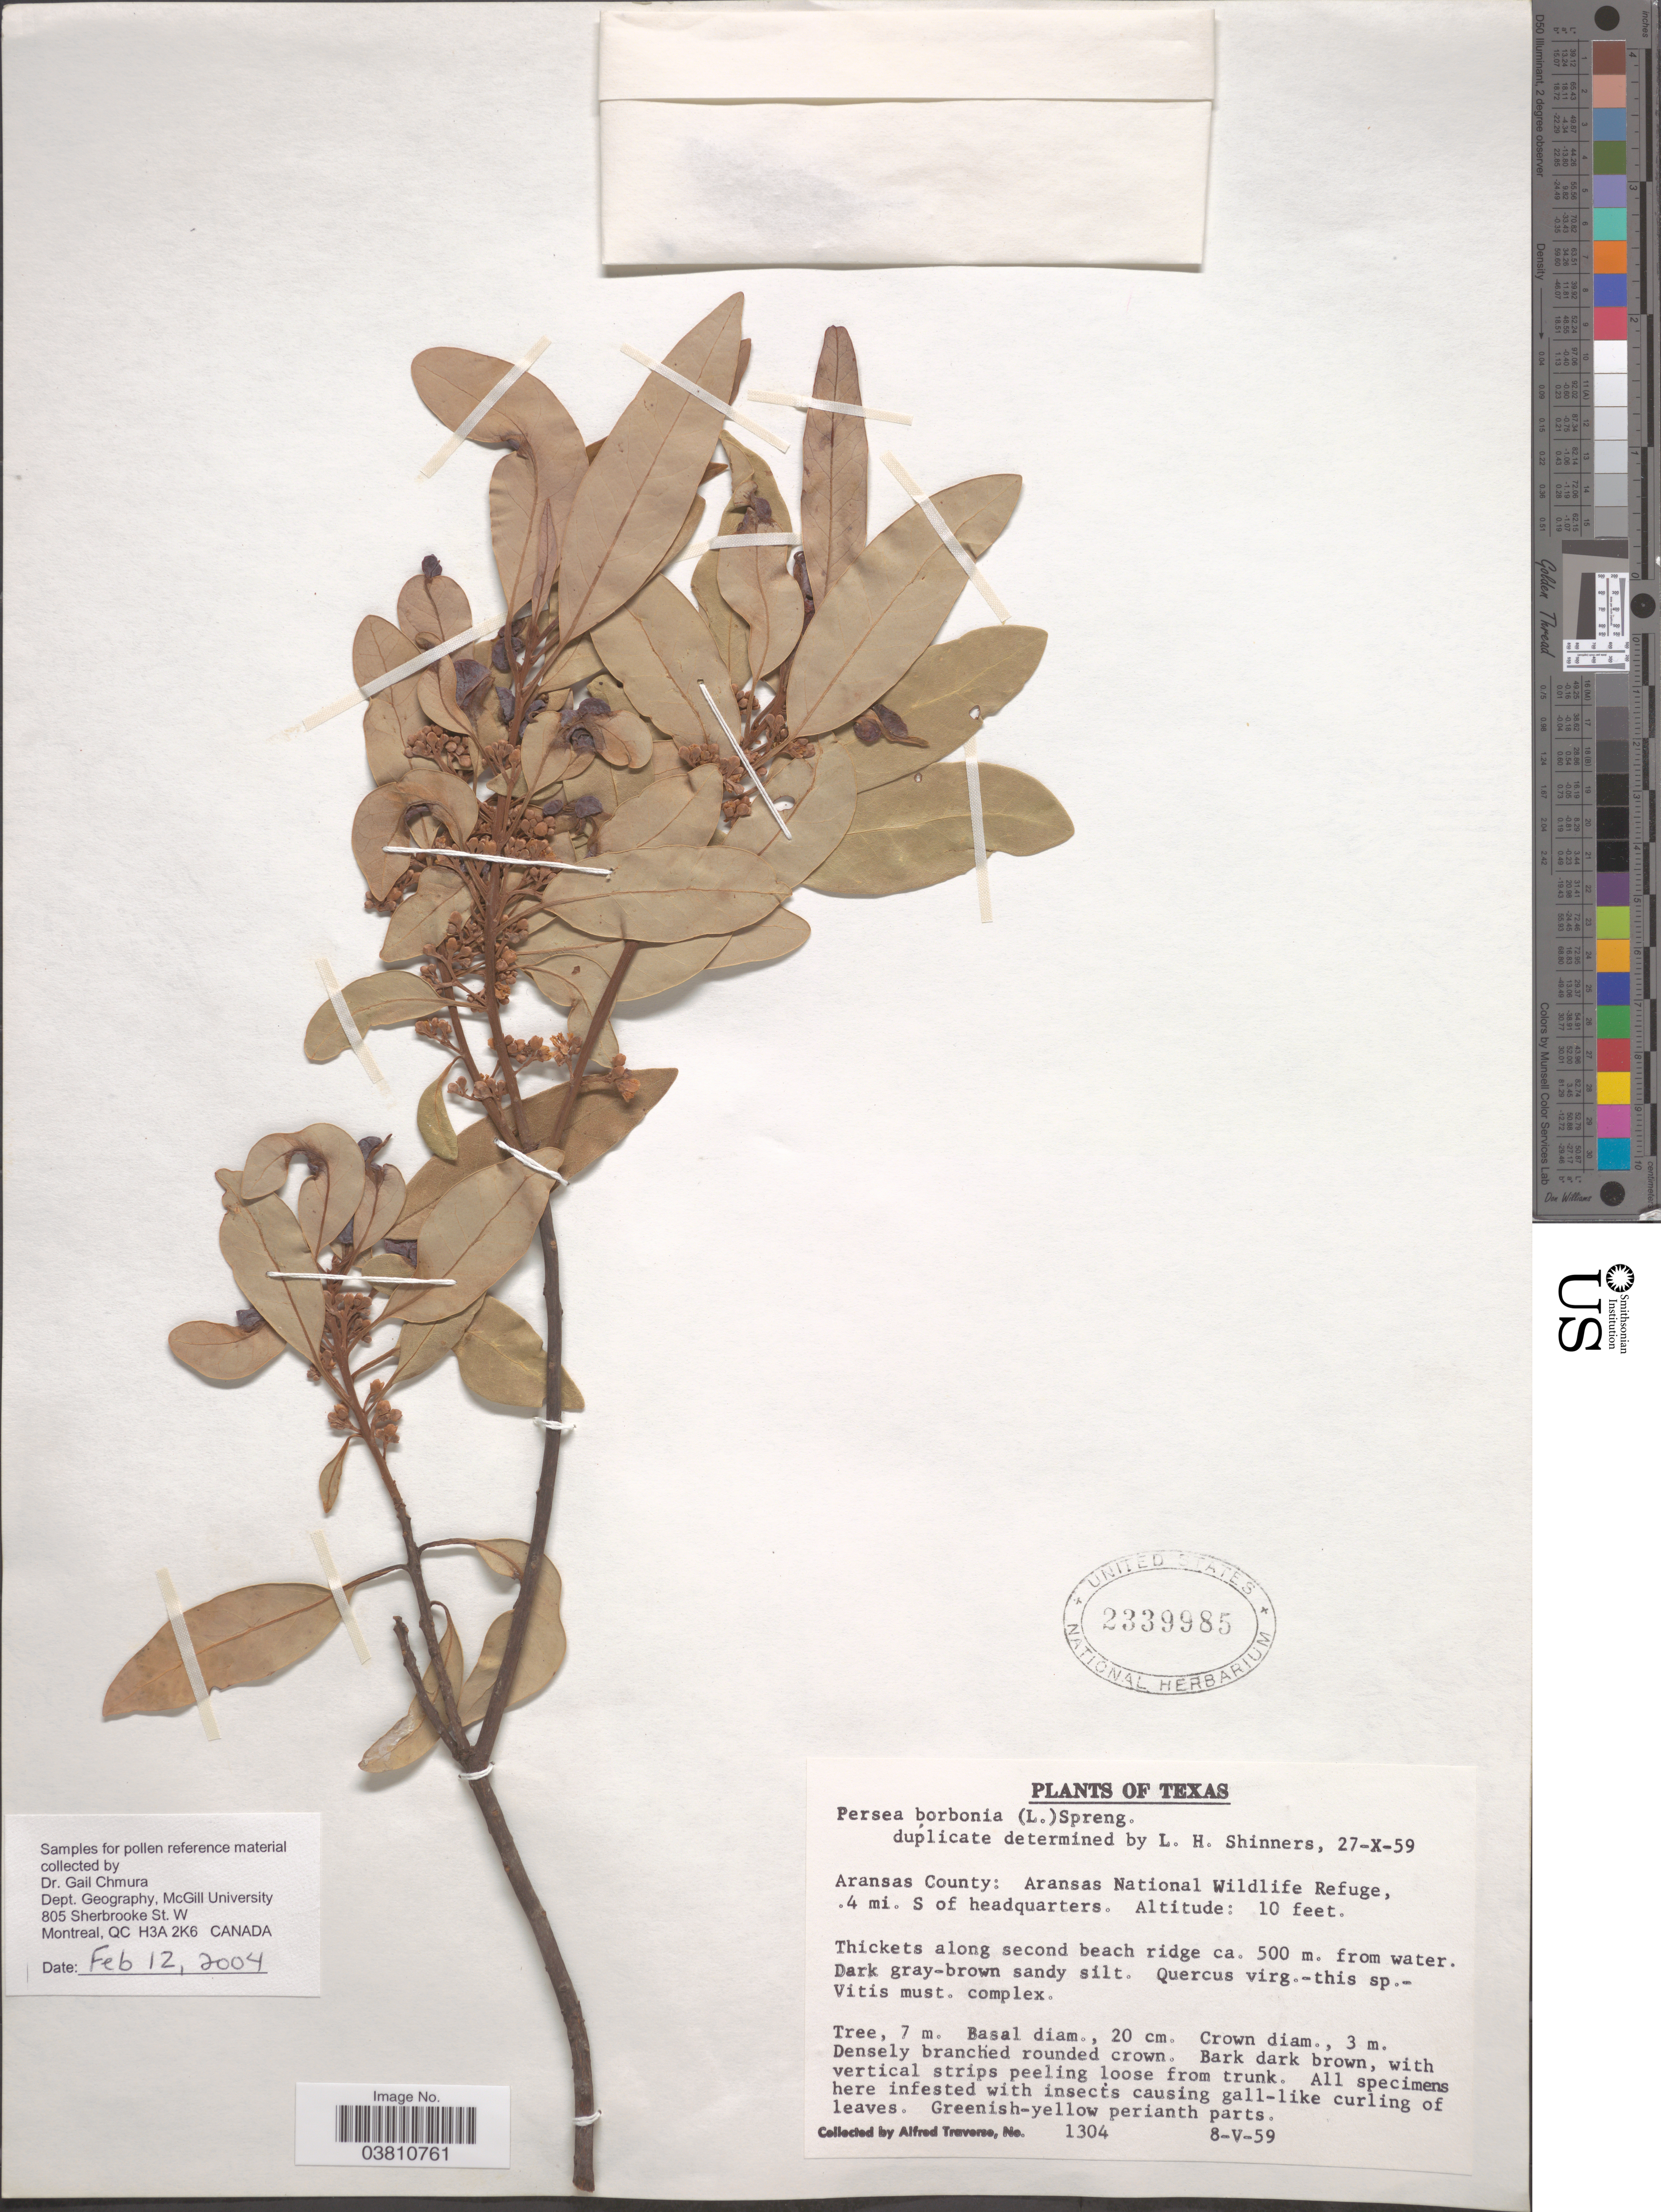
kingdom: Plantae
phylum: Tracheophyta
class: Magnoliopsida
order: Laurales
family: Lauraceae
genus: Persea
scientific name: Persea borbonia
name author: (L.) Spreng.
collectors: A. Traverse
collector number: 1304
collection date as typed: Transcribed d/m/y: 8/5/59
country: United States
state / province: Texas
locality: Aransas County: Aransas National Wildlife Refuge, 4 mi. S of headquarters.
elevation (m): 3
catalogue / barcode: US 2339985